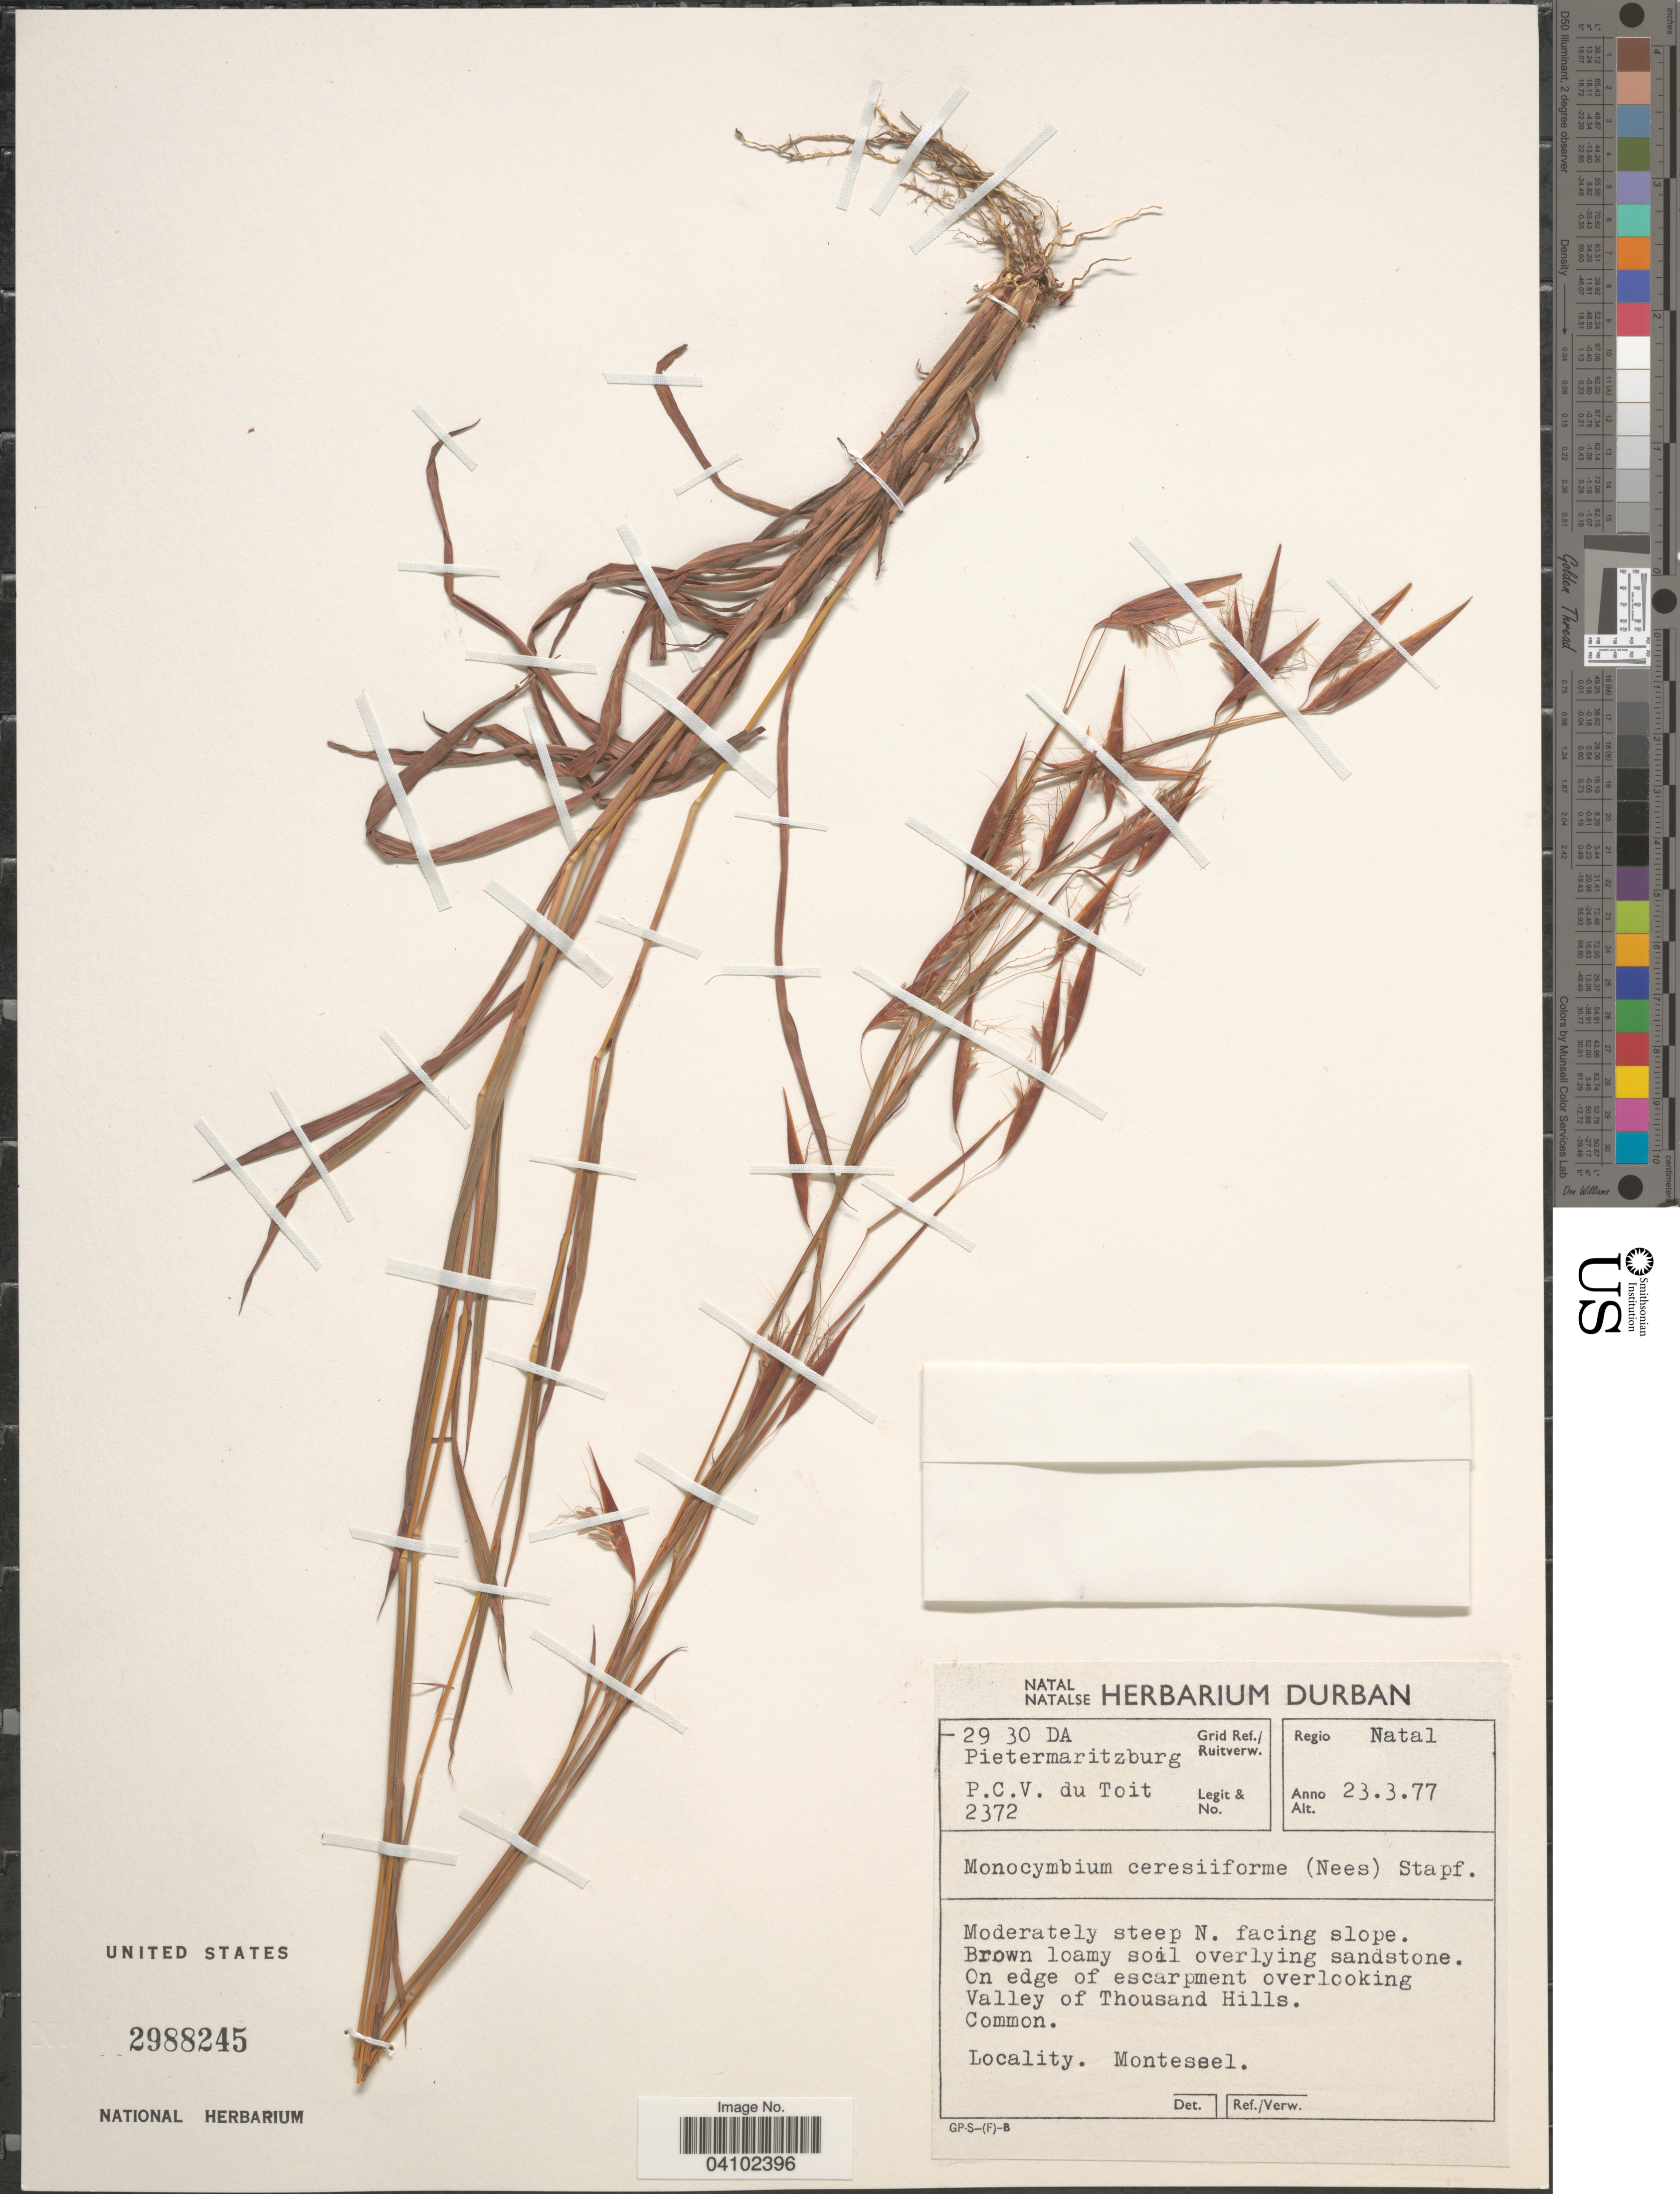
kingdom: Plantae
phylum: Tracheophyta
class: Liliopsida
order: Poales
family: Poaceae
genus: Monocymbium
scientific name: Monocymbium ceresiiforme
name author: (Nees) Stapf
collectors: P. Toit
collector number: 2372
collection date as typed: Transcribed d/m/y: 23/3/77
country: South Africa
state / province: KwaZulu-Natal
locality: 29 30 DA Pietermaritzburg Grid Ref./Ruitverw. Regio Natal. Moderately steep N. facing slope. On edge of escarpment overlooking Valley of Thousand Hills. Monteseel.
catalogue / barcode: US 2988245